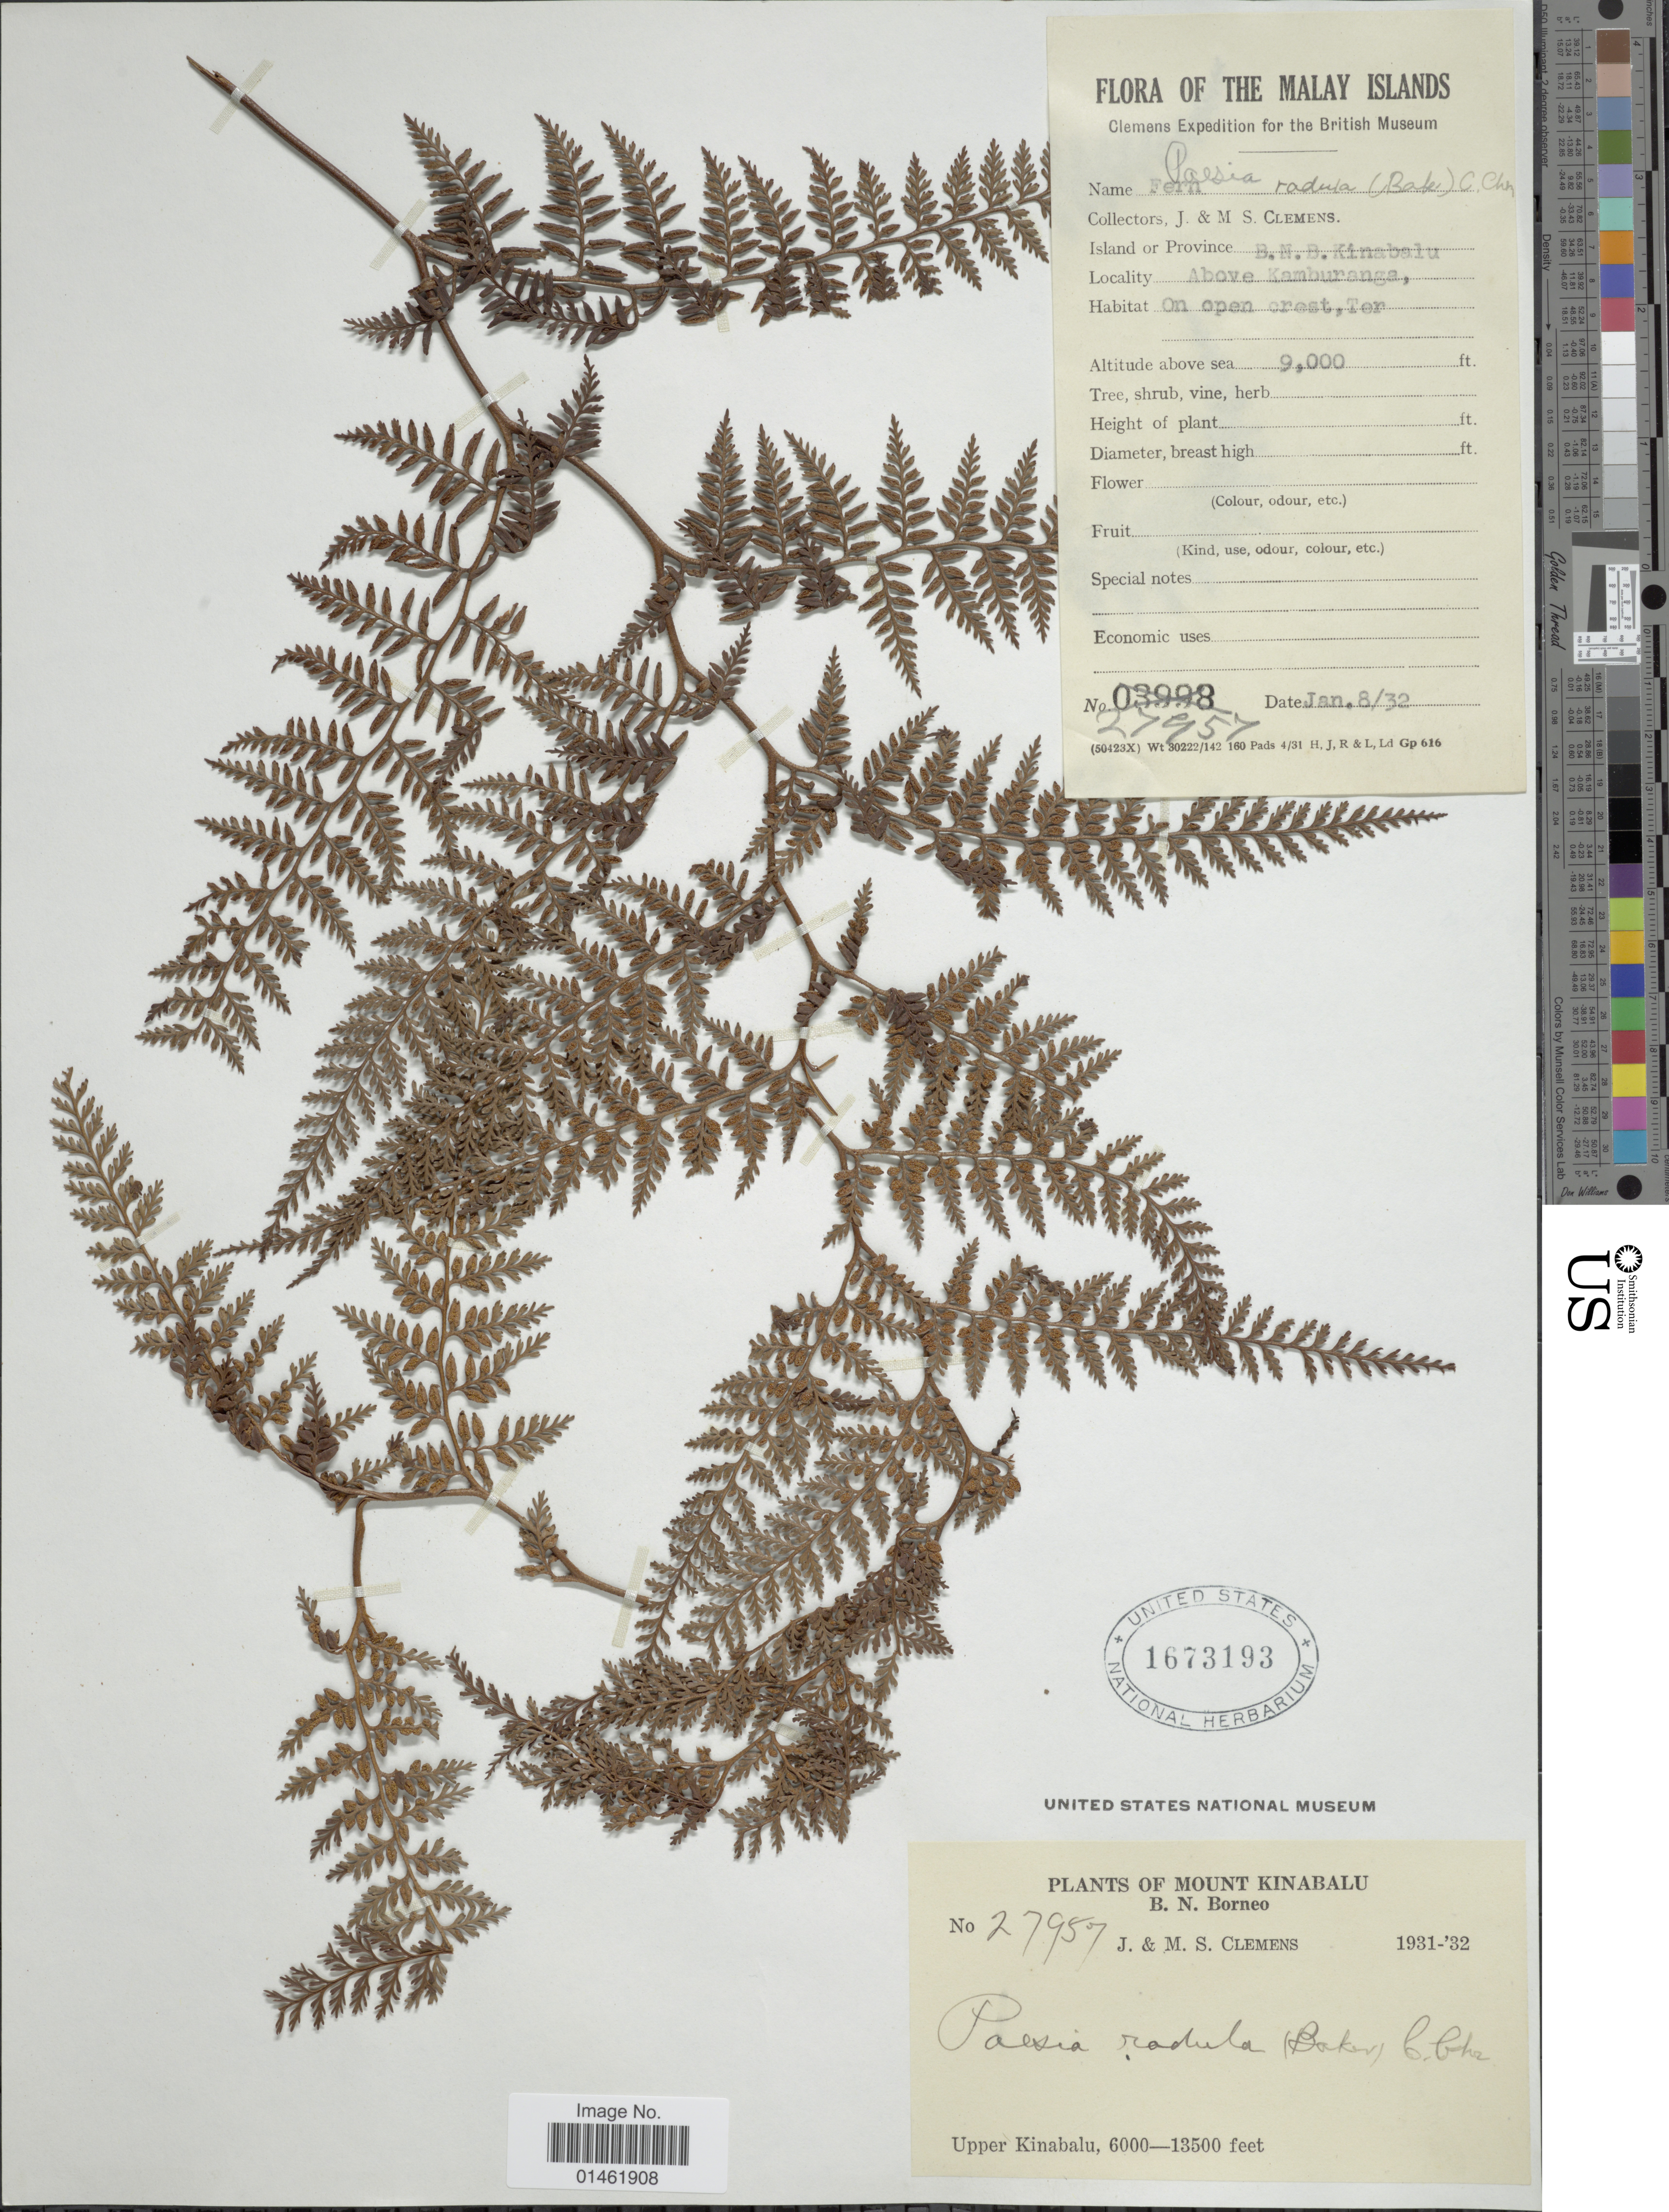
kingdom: Plantae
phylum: Tracheophyta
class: Polypodiopsida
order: Polypodiales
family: Dennstaedtiaceae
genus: Paesia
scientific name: Paesia radula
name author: (Baker) C. Chr.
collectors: J. Clemens & M. S. Clemens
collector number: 27957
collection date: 1932-01-08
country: Malaysia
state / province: Sabah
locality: Mount Kinabalu, B.N. Borneo, Upper Kinabalu, B.N.B. Kinabalu, above Kamburanga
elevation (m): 2743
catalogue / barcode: US 1673193